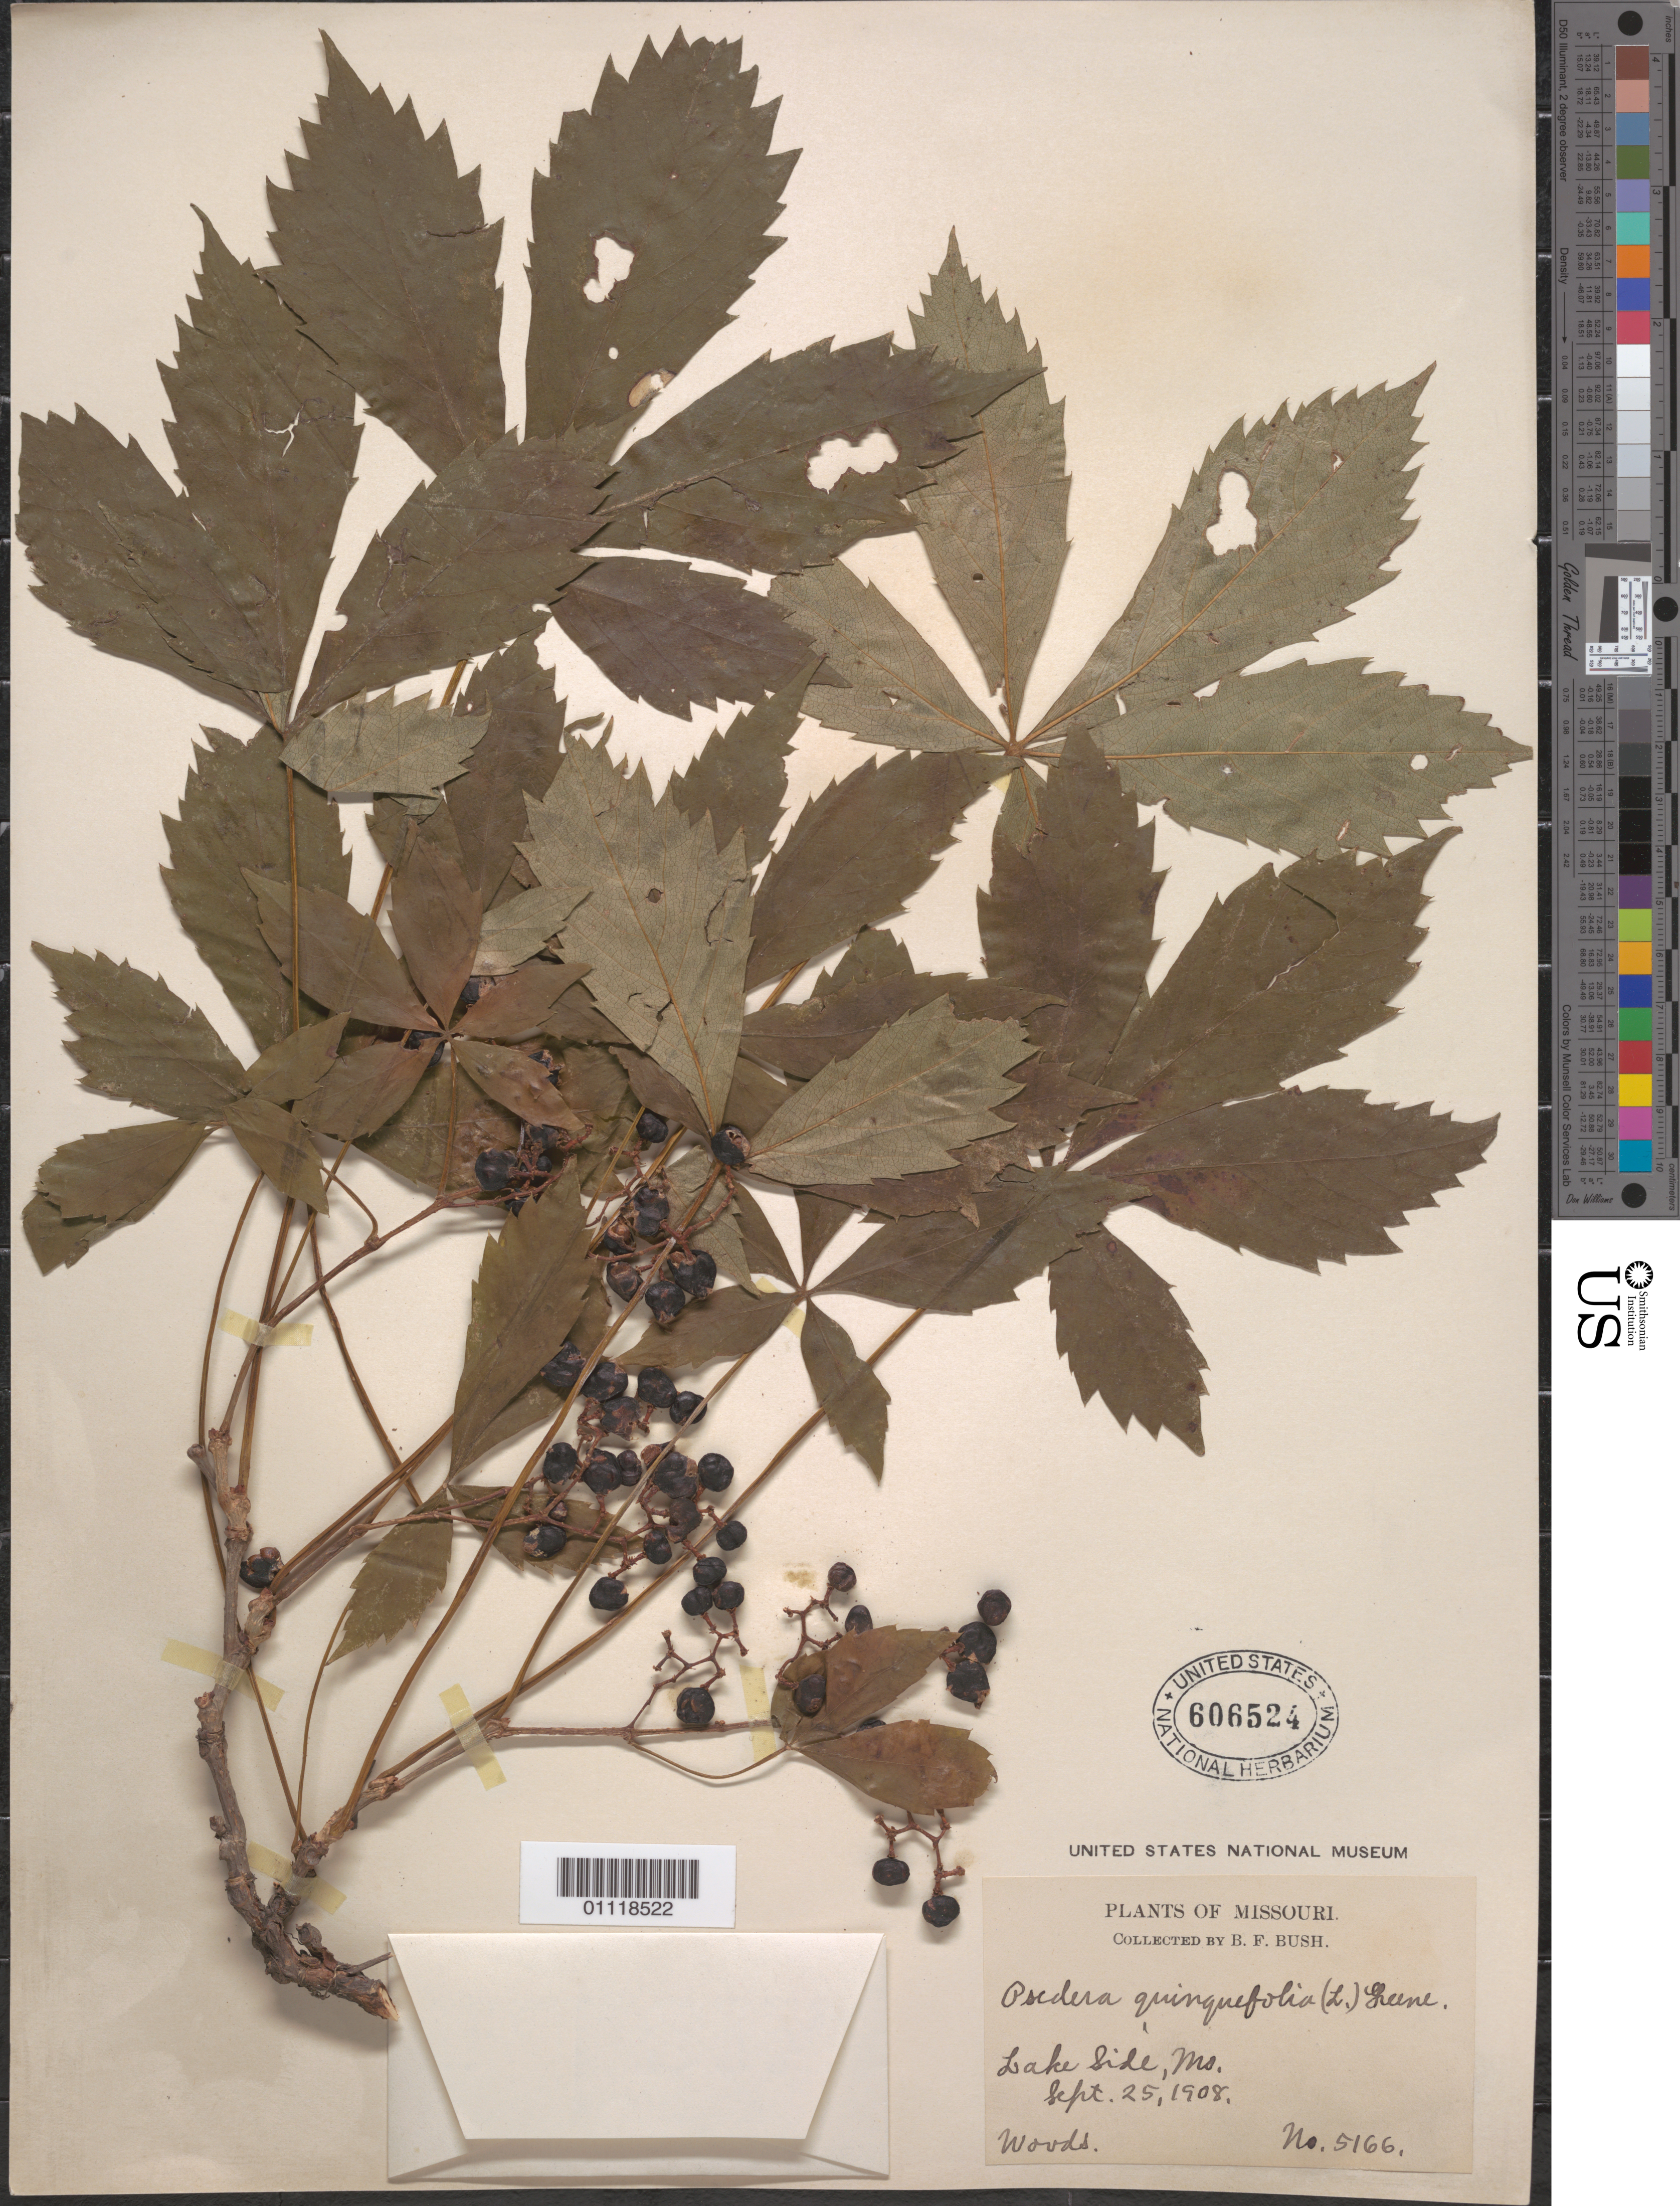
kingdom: Plantae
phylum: Tracheophyta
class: Magnoliopsida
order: Vitales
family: Vitaceae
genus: Parthenocissus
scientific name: Parthenocissus quinquefolia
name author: (L.) Planch.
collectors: B. F. Bush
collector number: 5166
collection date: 1908-09-25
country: United States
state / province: Missouri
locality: Lake Side.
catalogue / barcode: US 606524